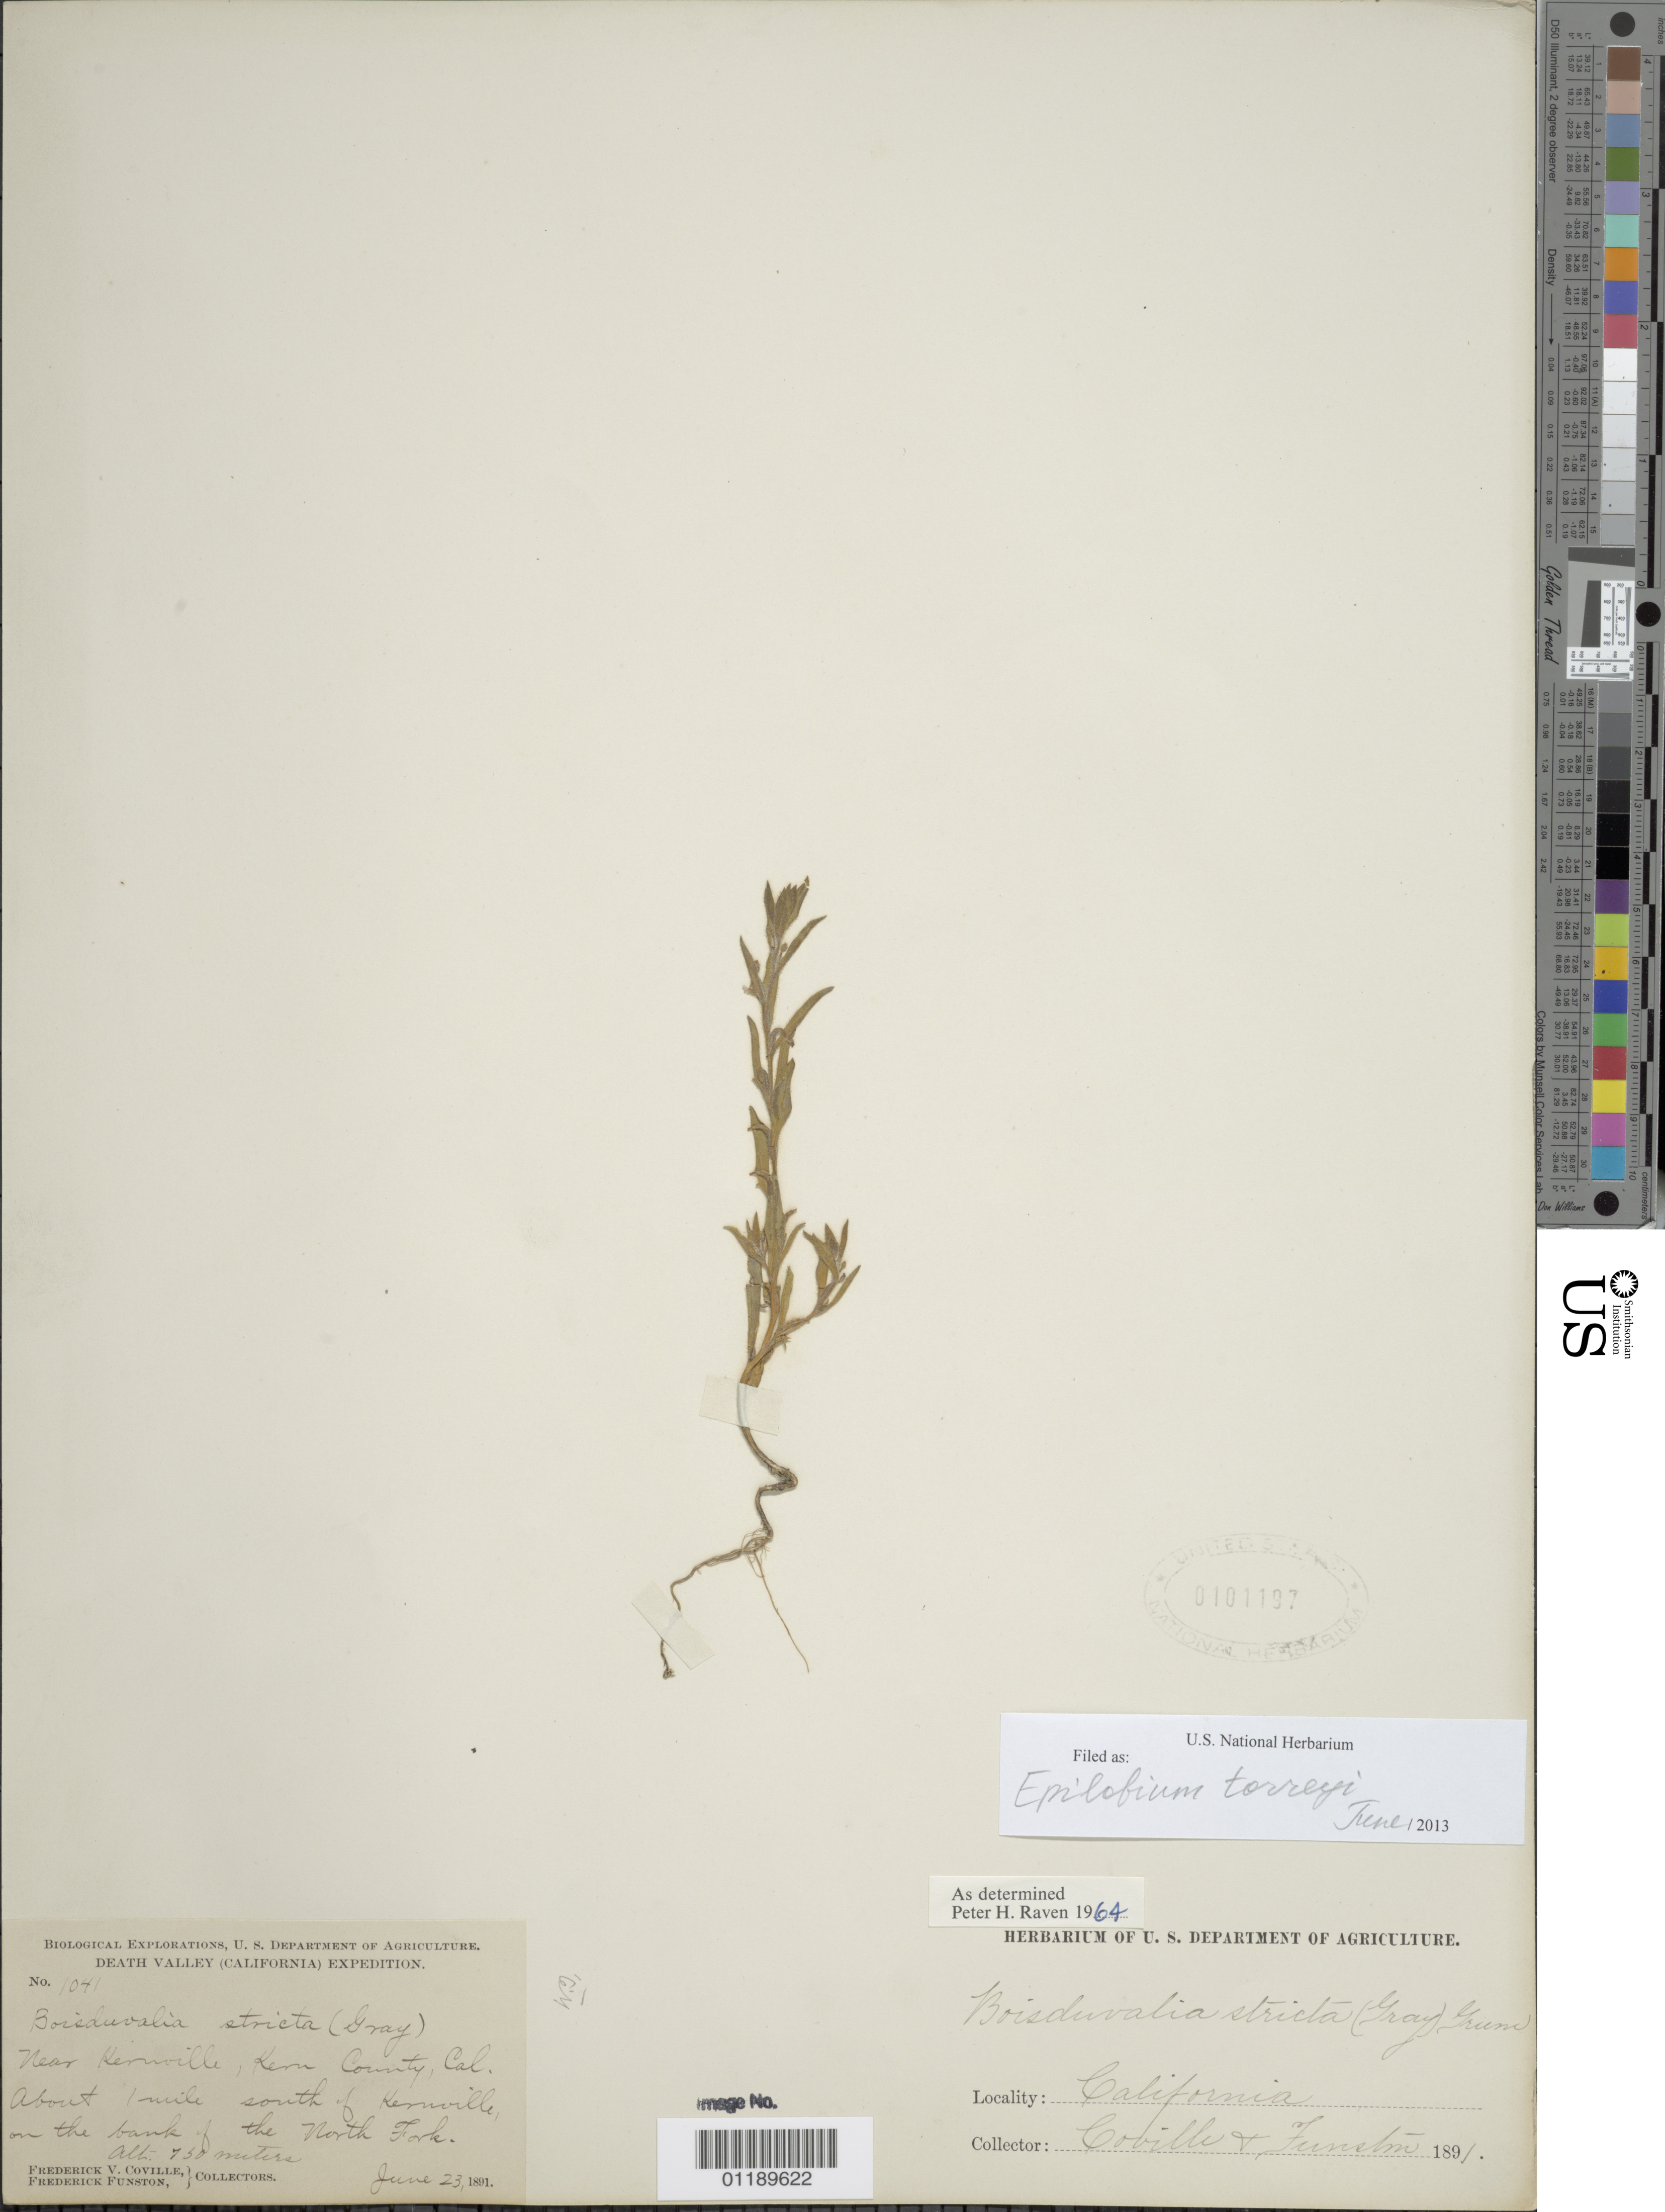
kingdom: Plantae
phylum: Tracheophyta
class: Magnoliopsida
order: Myrtales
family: Onagraceae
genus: Epilobium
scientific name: Epilobium torreyi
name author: (S. Watson) Hoch & P.H. Raven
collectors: F. V. Coville & F. Funston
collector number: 1041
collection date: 1891-06-23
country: United States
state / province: California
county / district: Kern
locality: about 1 mile south of Kernville, on the north fork of Kern River.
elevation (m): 750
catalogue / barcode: US 101197